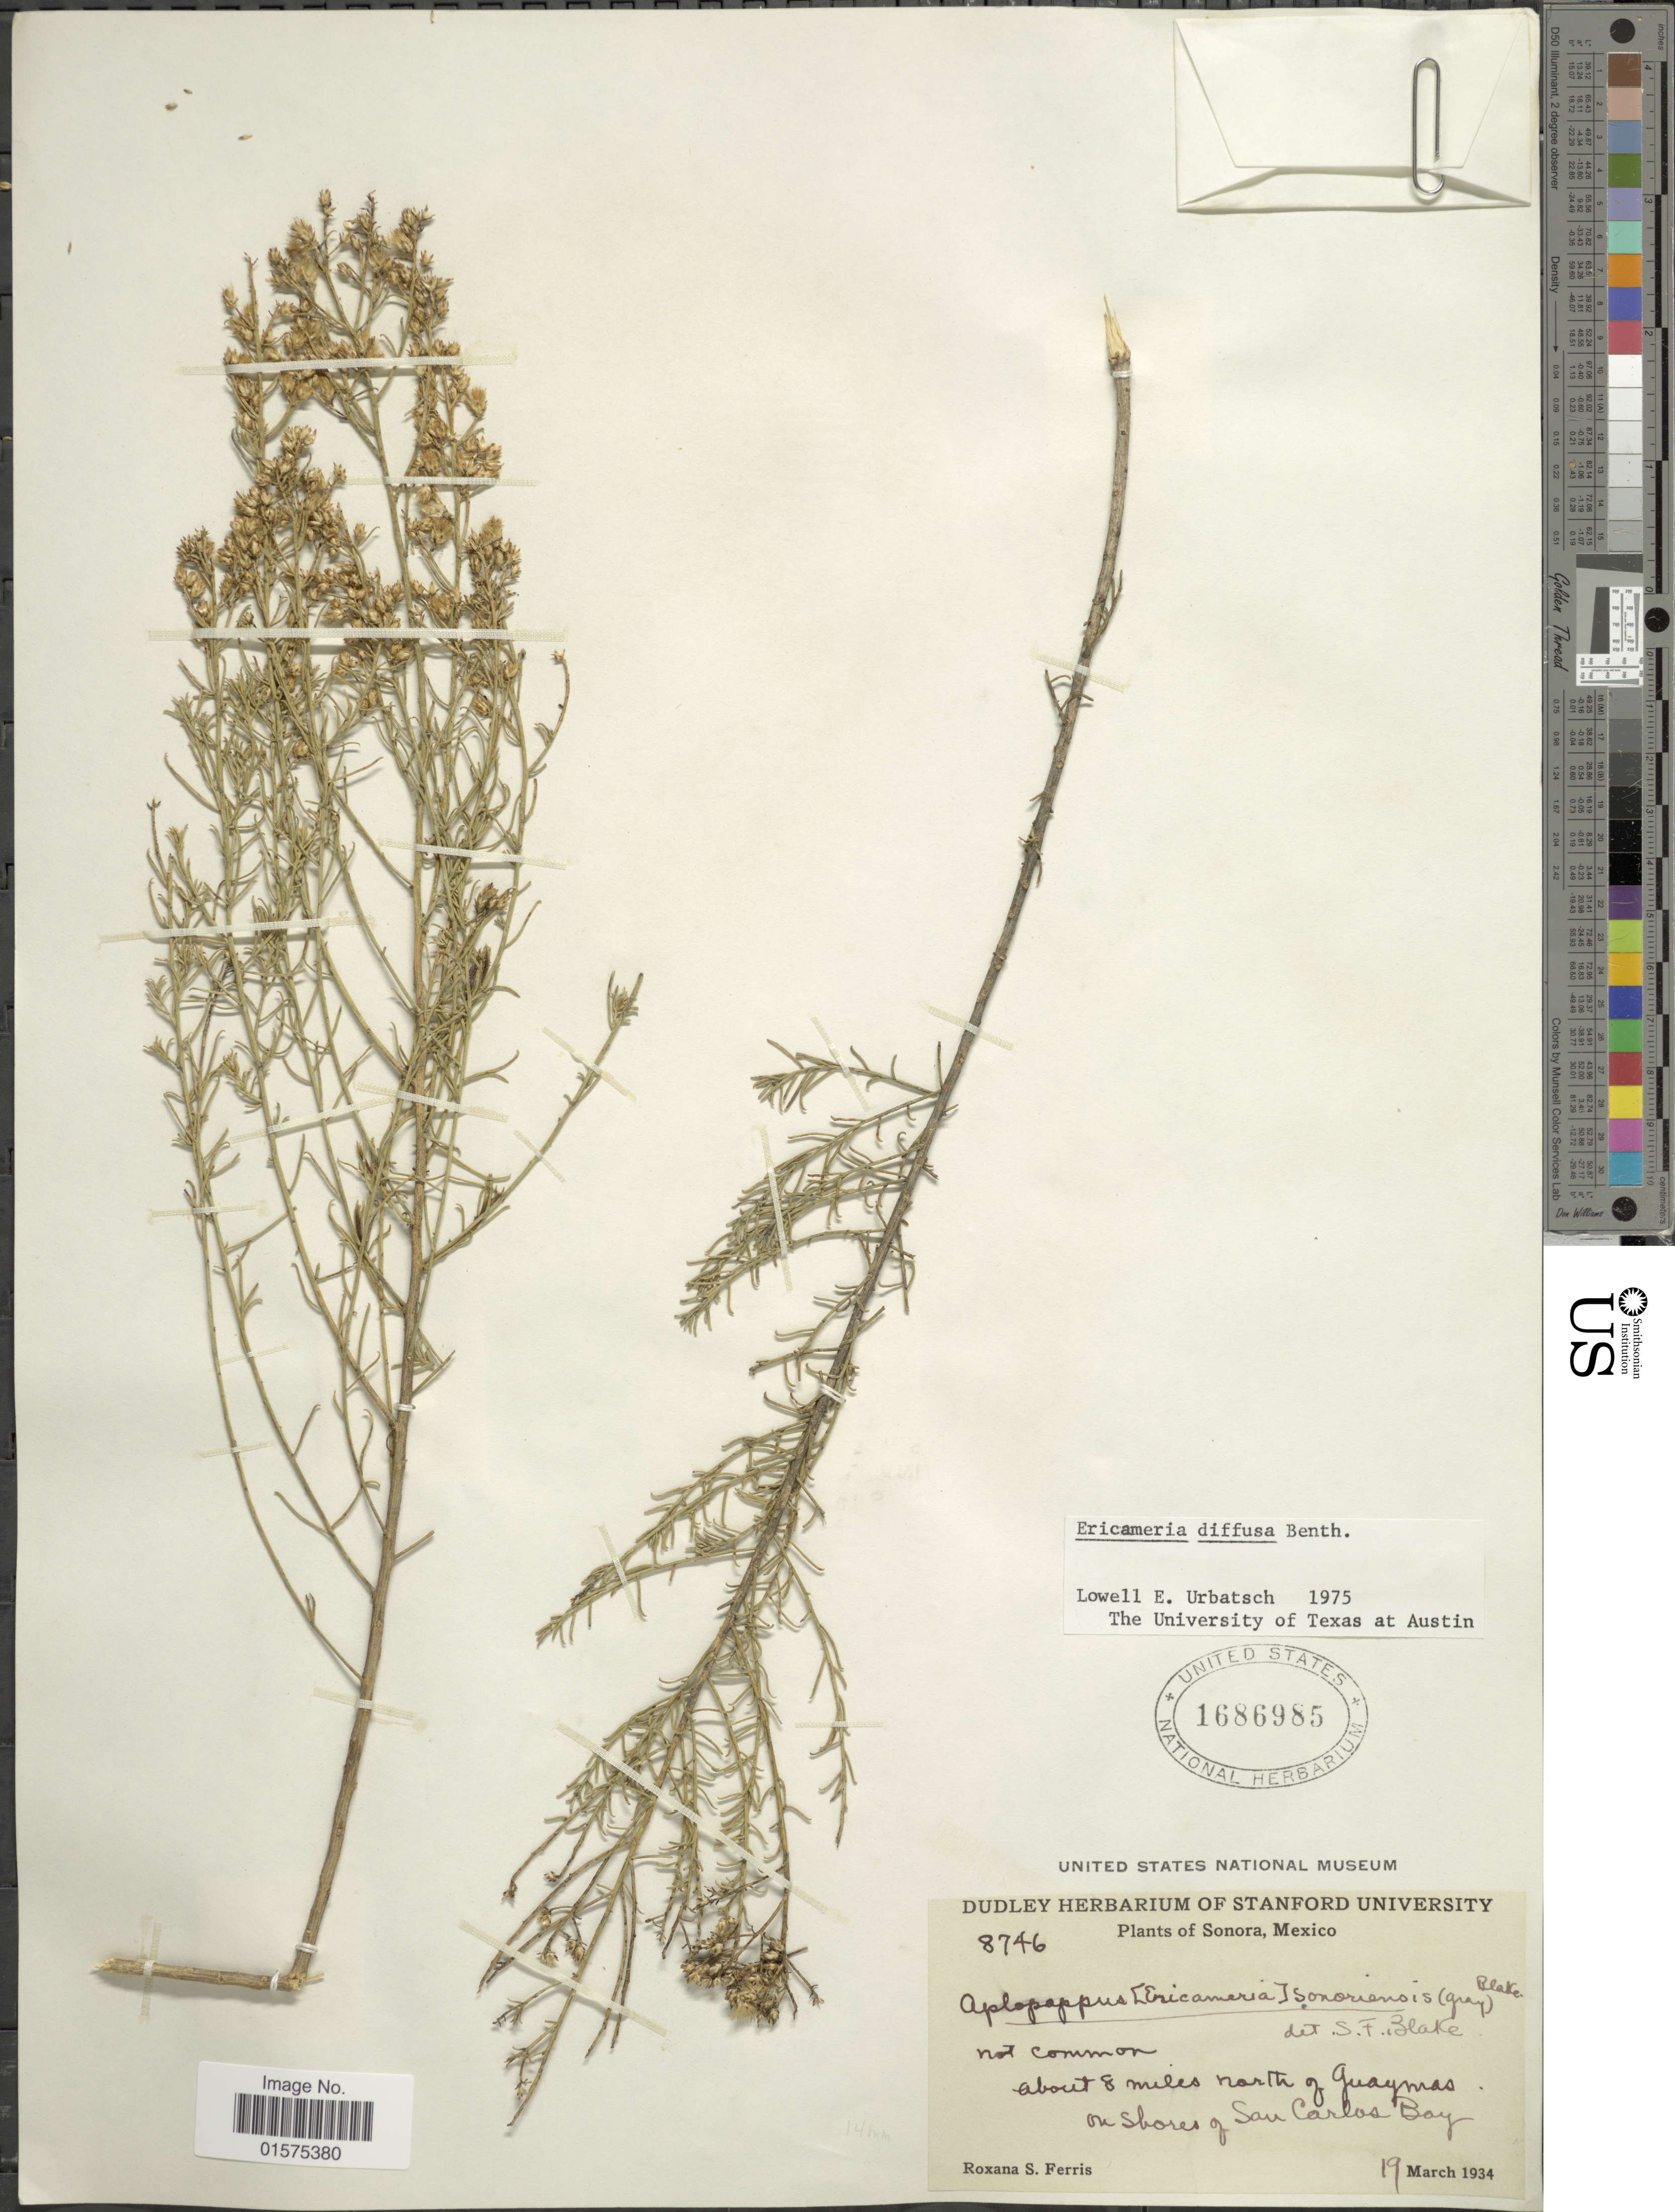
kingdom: Plantae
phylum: Tracheophyta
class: Magnoliopsida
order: Asterales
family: Asteraceae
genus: Xylothamia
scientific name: Xylothamia diffusa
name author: (Benth.) G.L. Nesom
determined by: Urbatsch, Lowell E., Curator (LSU), Louisiana State University (UNITED STATES)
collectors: R. S. Ferris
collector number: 8746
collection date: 1934-03-19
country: Mexico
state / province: Sonora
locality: About 8 miles north of Guaymas. on shores of San Carlos Bay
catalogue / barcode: US 1686985